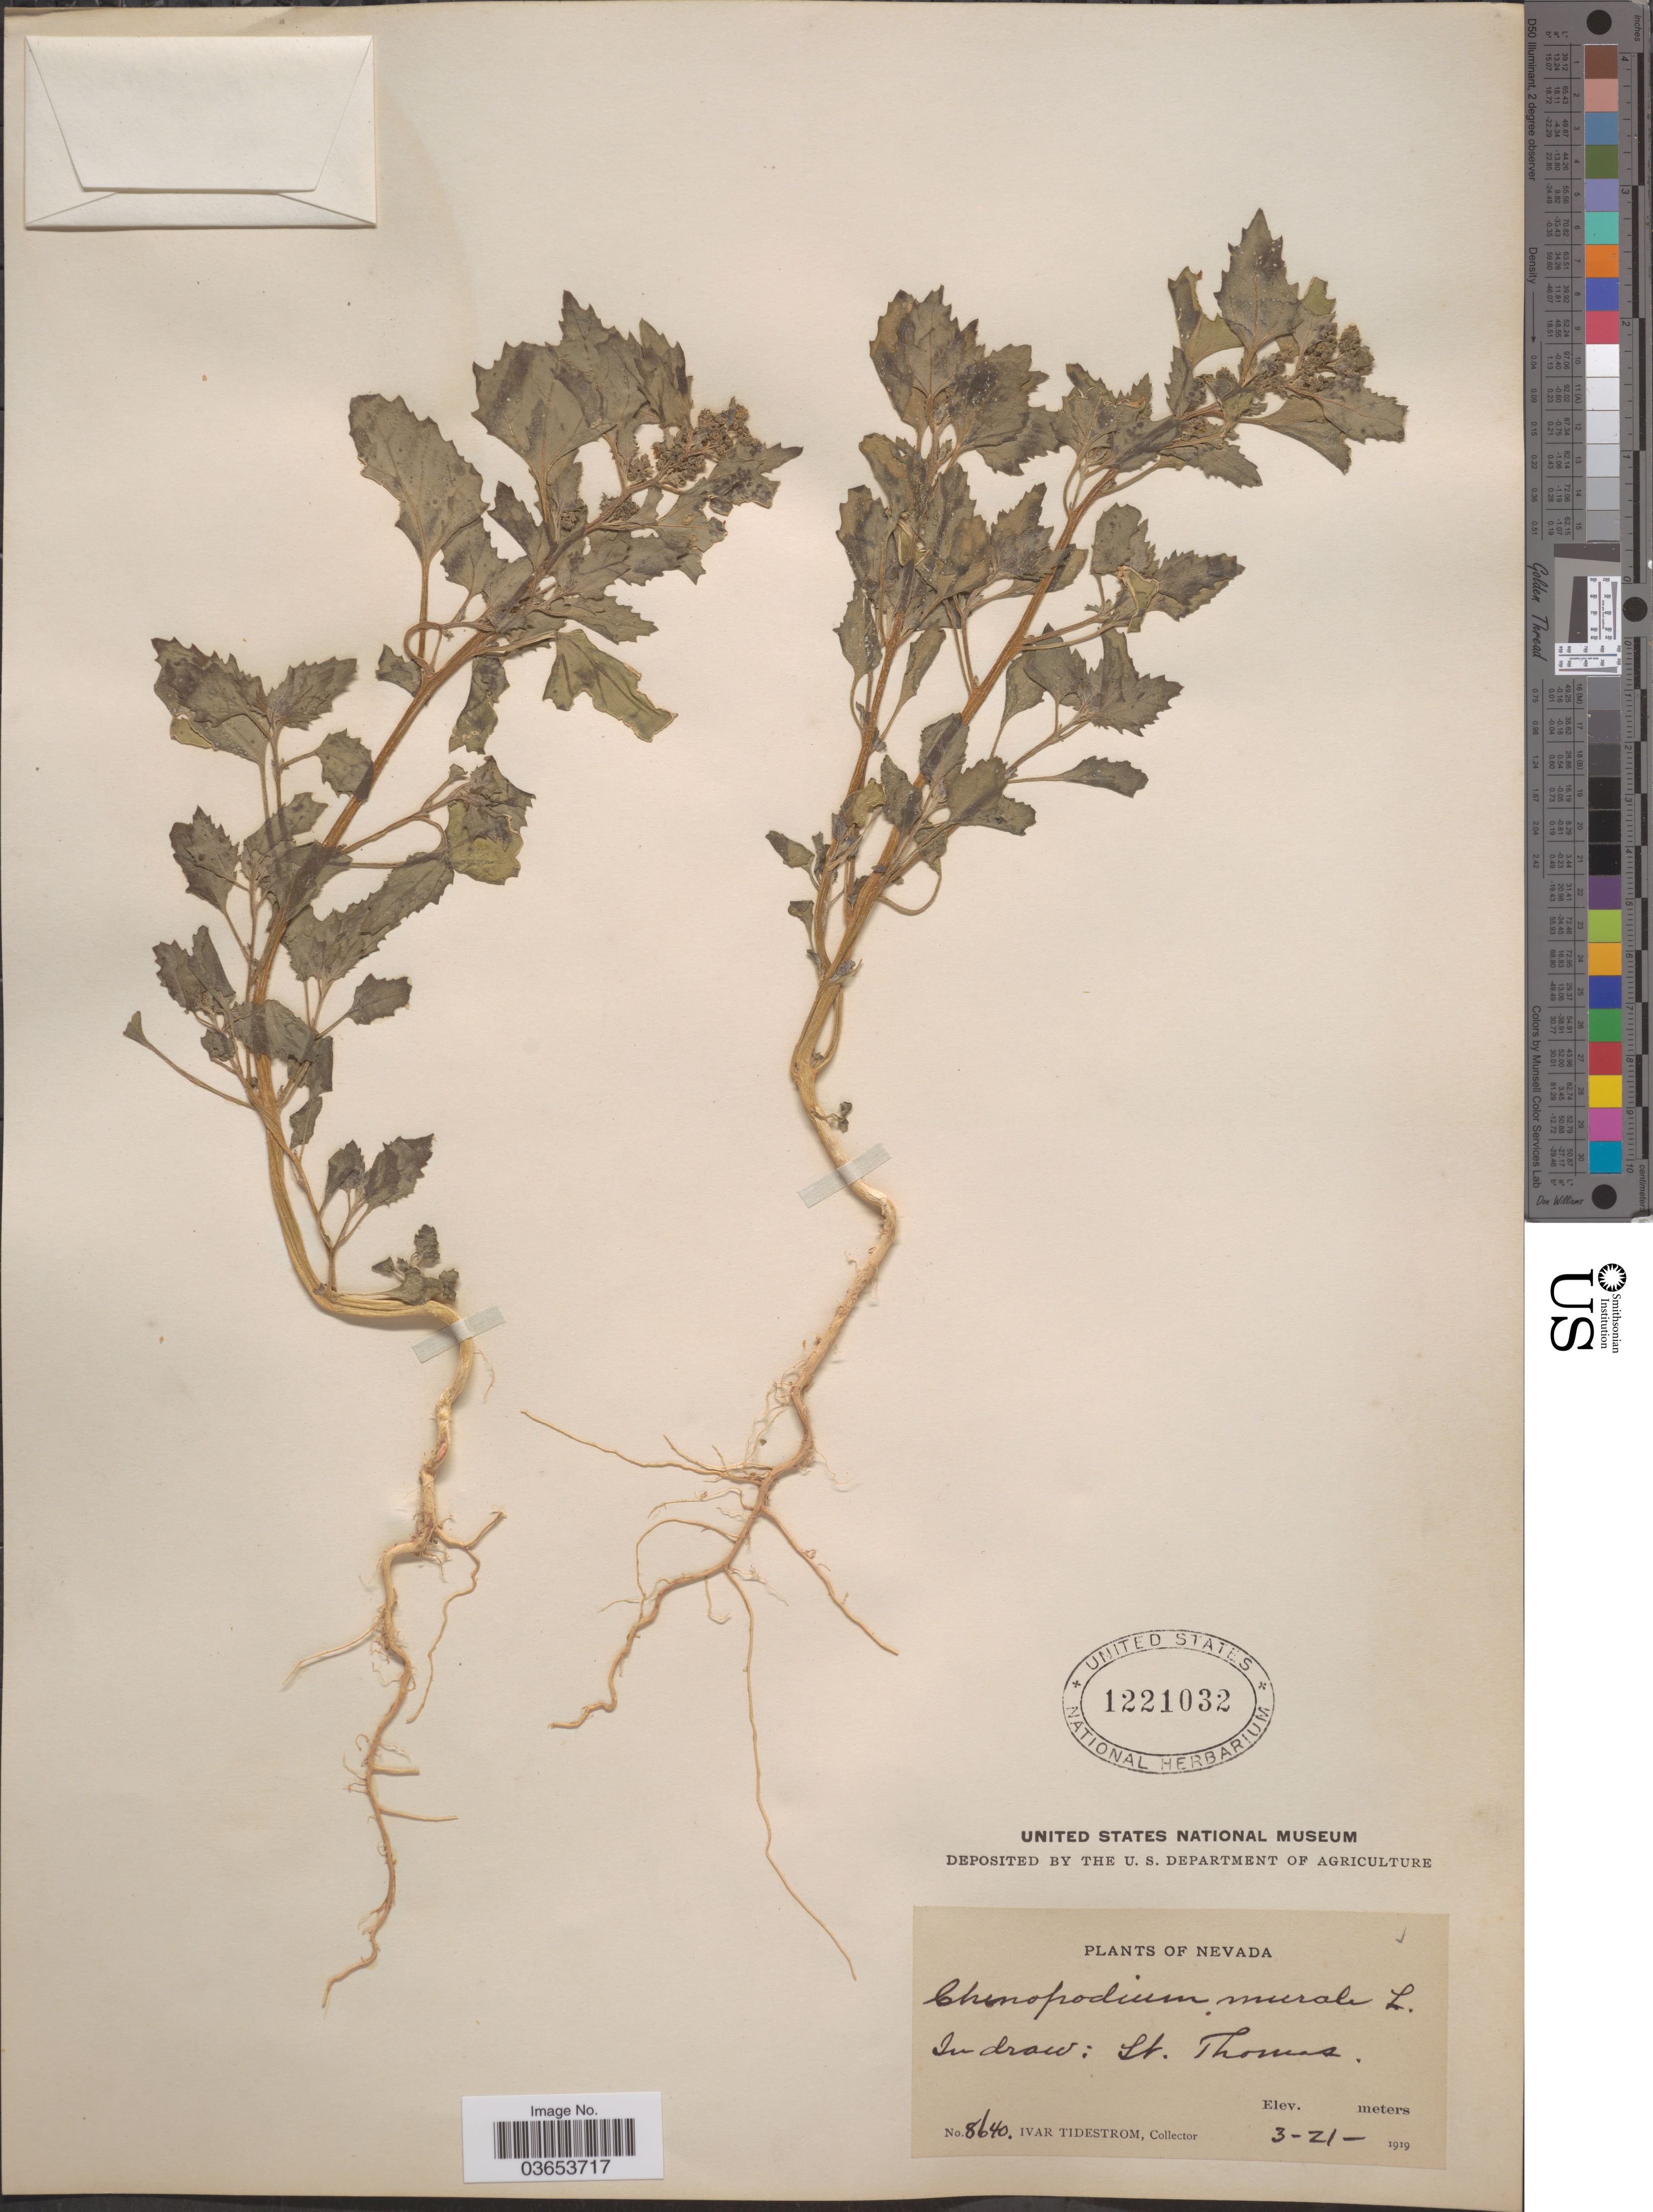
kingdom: Plantae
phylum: Tracheophyta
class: Magnoliopsida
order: Caryophyllales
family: Amaranthaceae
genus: Chenopodium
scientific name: Chenopodium murale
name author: L.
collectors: I. F. Tidestrom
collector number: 8640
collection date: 1919-03-21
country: United States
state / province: Nevada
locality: St. Thomas.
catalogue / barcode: US 1221032